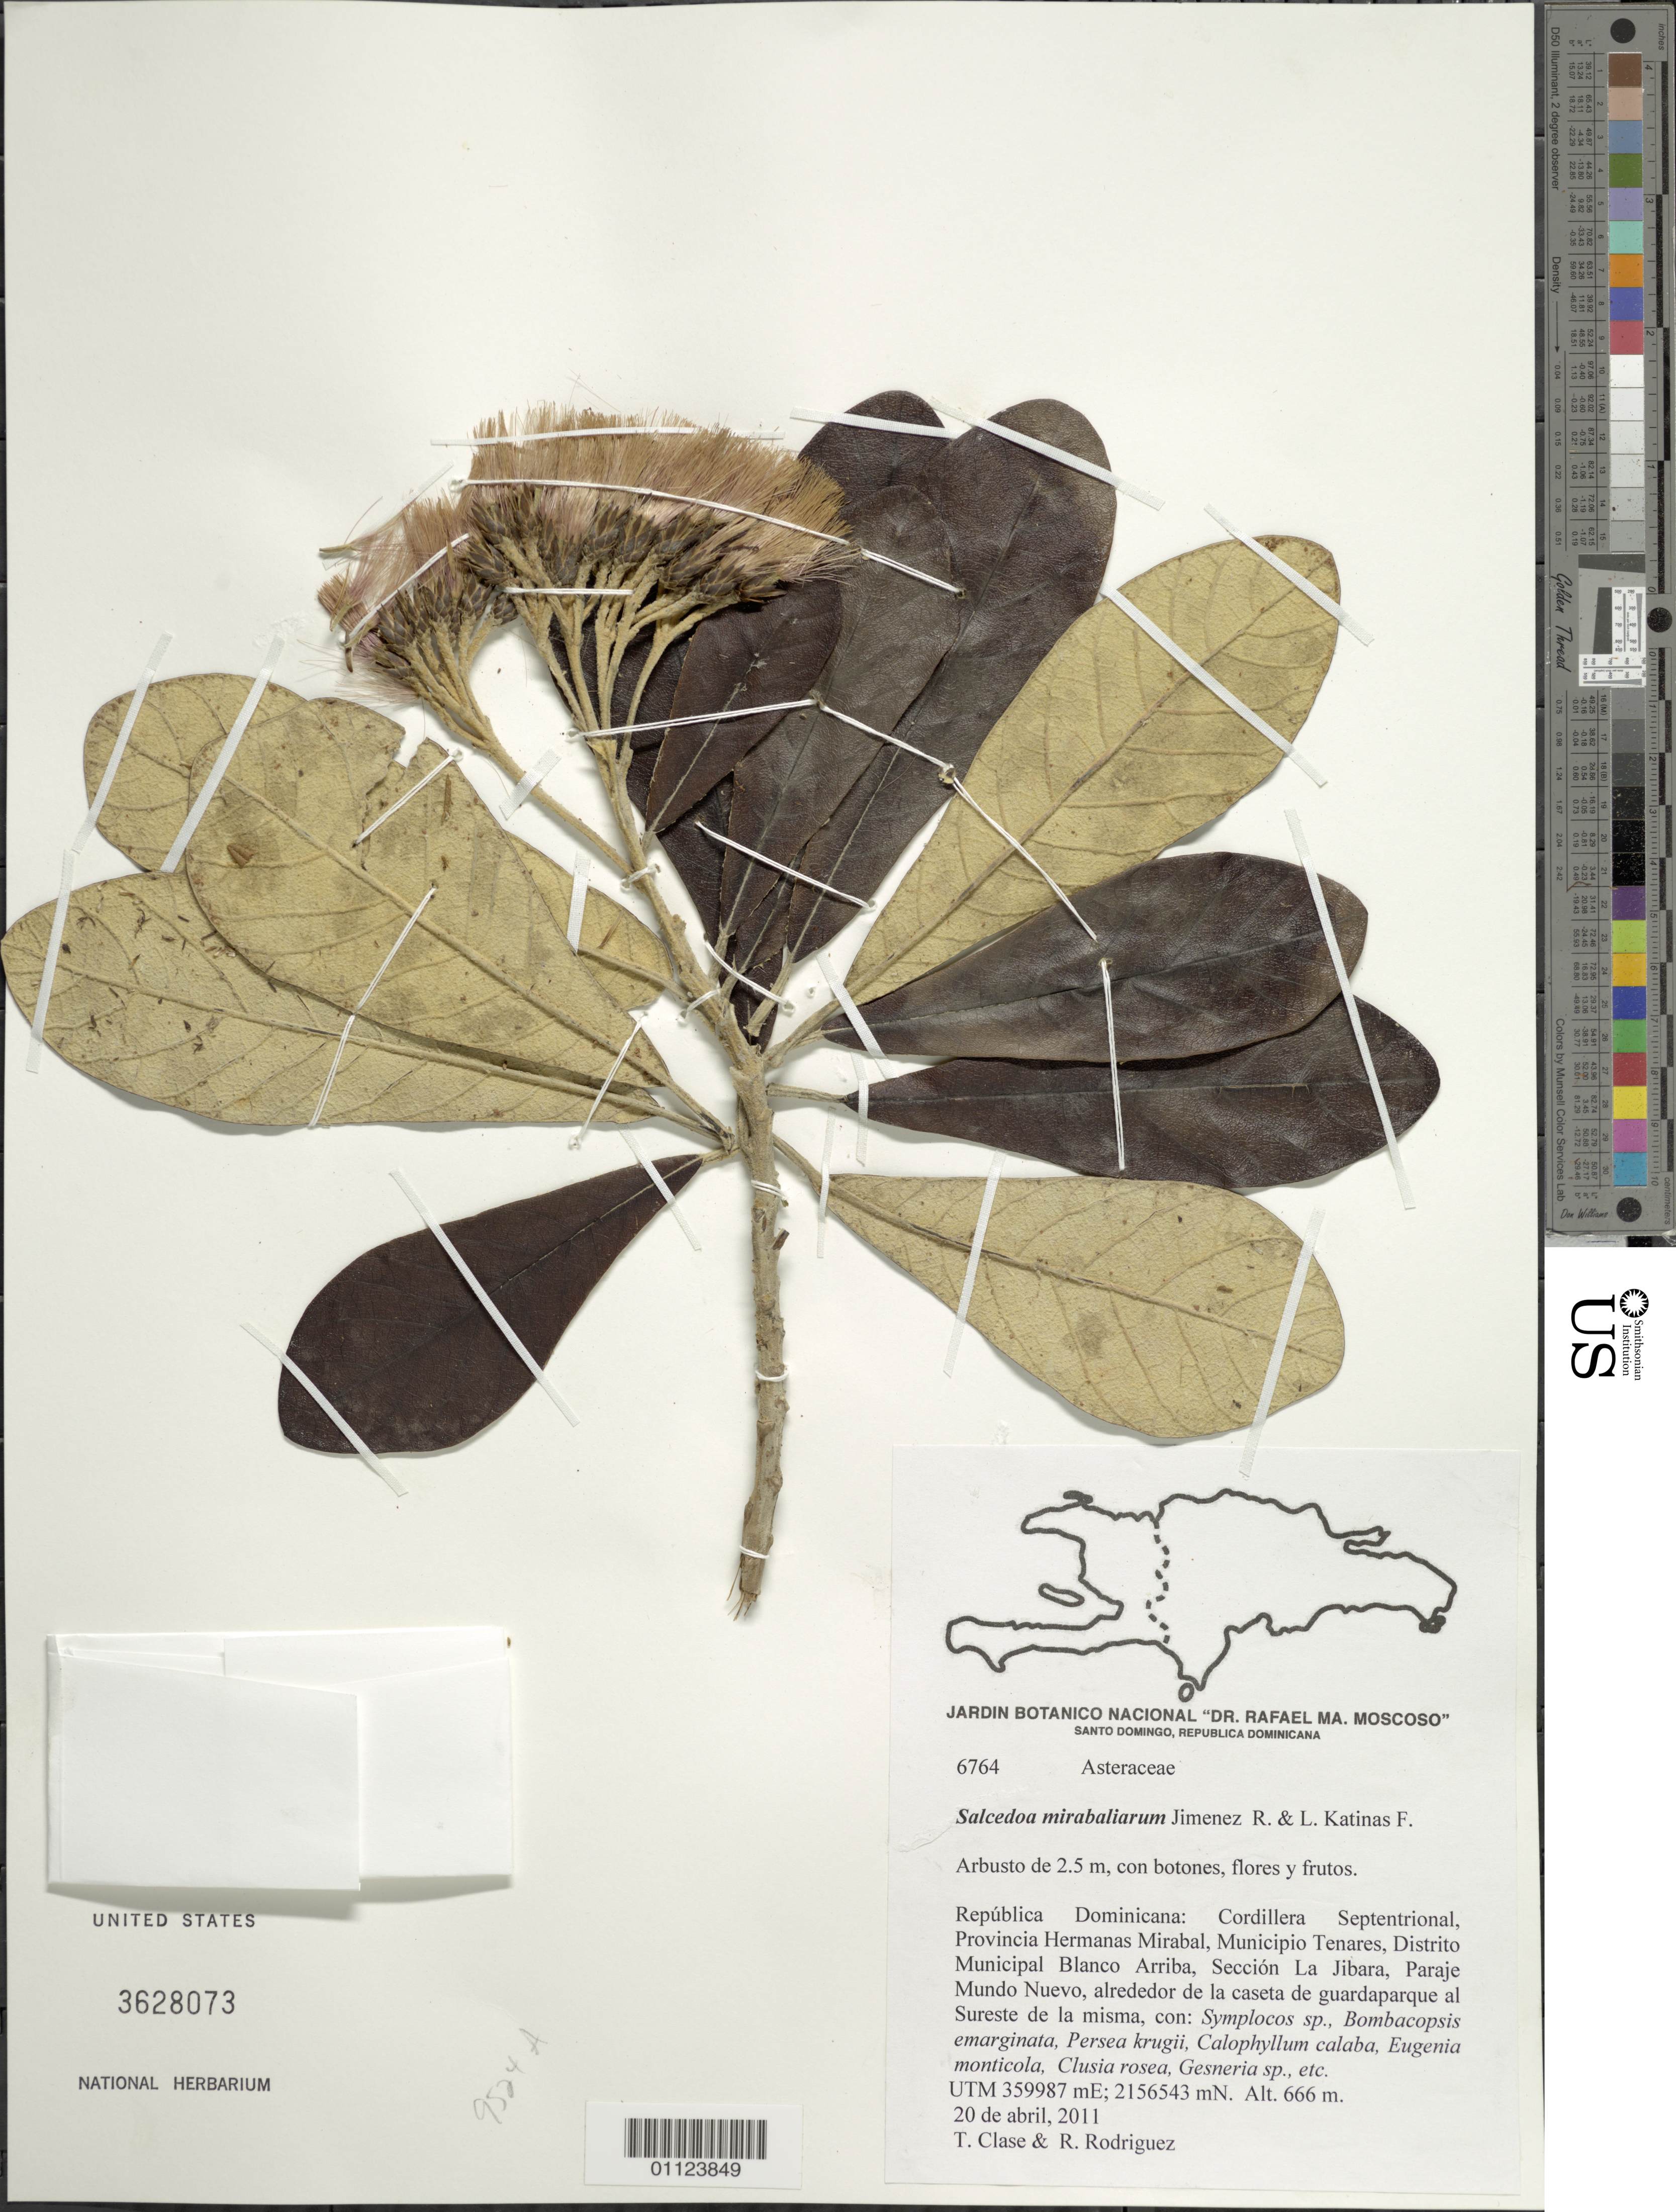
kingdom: Plantae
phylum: Tracheophyta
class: Magnoliopsida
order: Asterales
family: Asteraceae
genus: Salcedoa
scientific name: Salcedoa mirabaliarum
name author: Jiménez Rodr. & Katinas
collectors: T. Clase & R. Rodriguez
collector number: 6764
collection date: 2011-04-20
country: Dominican Republic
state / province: Hermanas Mirabal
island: Hispaniola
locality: Cordillera Septentrional, Municipio Tenares, Distrito Municipal Blanco Arriba, Sección La Jibara, Paraje Mundo Nuevo, alrededor de la caseta de guardaparque el Sureste de la misma.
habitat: Con: Symplocos sp., Bombacopsis emarginata, Persea krugii, Calophyllum calaba, Eugenia monticola, Clusia rosea, Gesneria sp., etc.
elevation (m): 666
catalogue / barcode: US 3628073